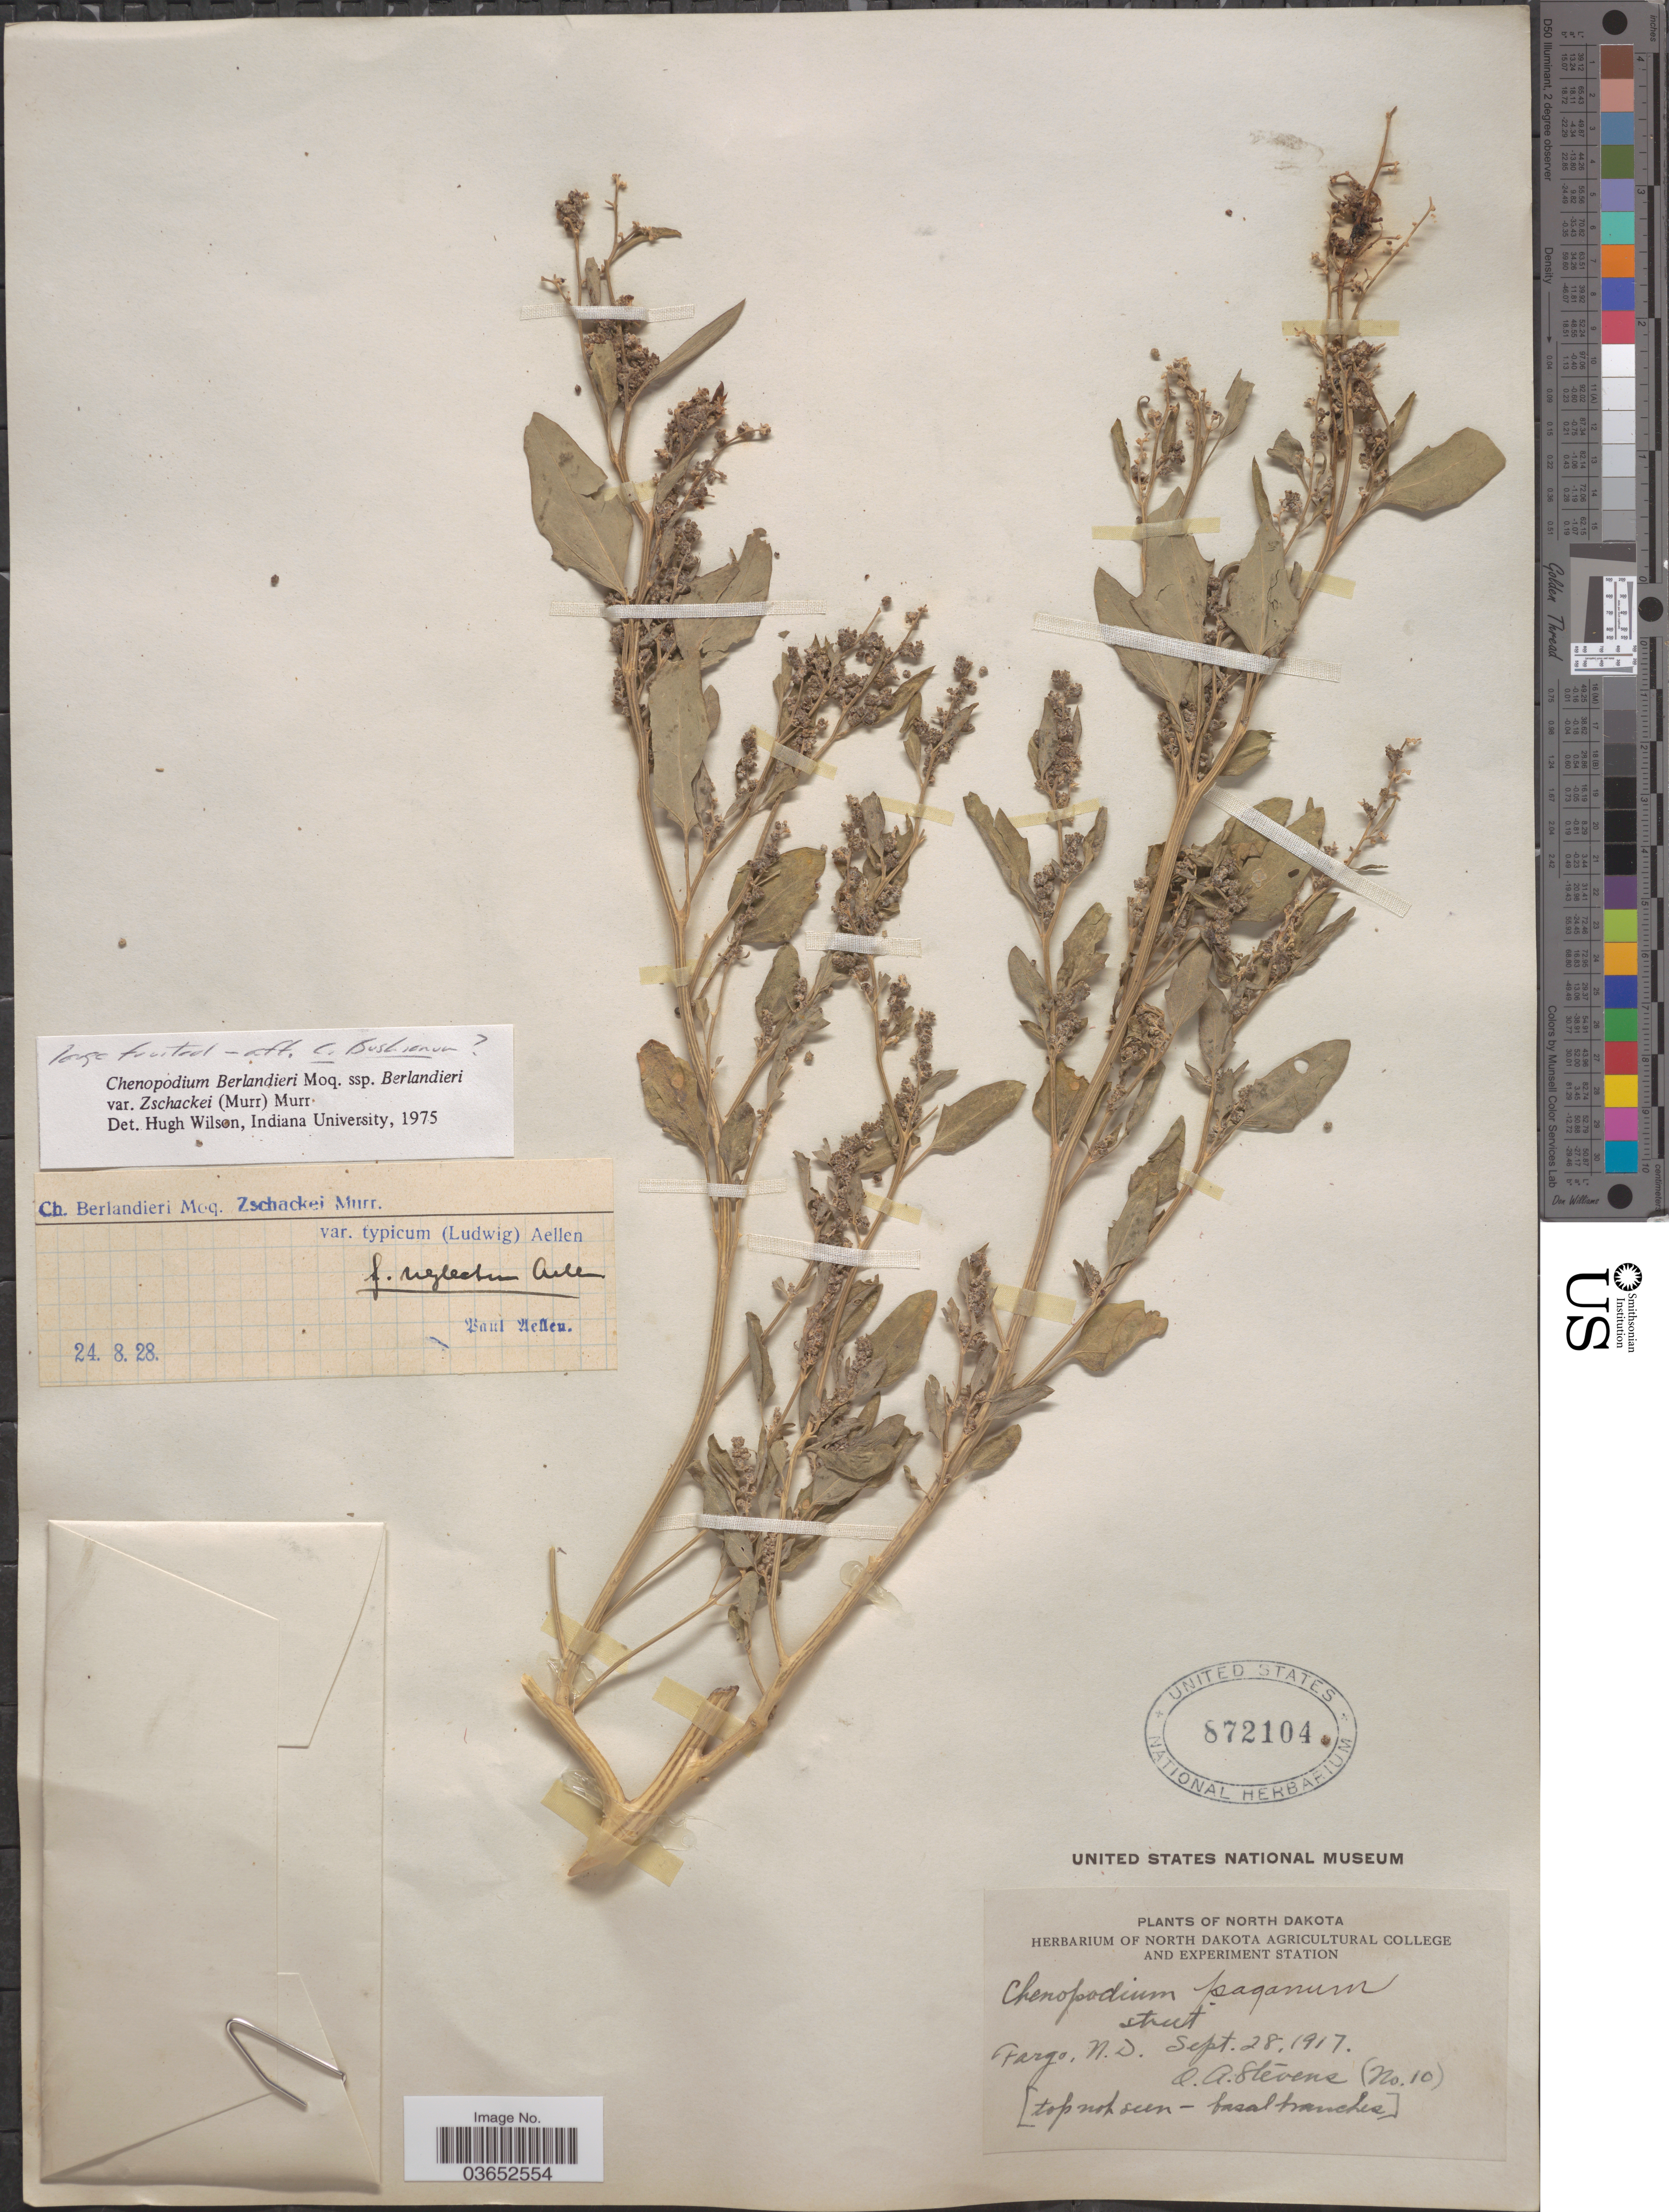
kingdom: Plantae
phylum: Tracheophyta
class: Magnoliopsida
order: Caryophyllales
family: Amaranthaceae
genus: Chenopodium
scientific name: Chenopodium berlandieri var. typicum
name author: A. Ludw. ex Graebn.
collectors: O. A. Stevens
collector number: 10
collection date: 1917-09-28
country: United States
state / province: North Dakota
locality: Fargo.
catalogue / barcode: US 872104